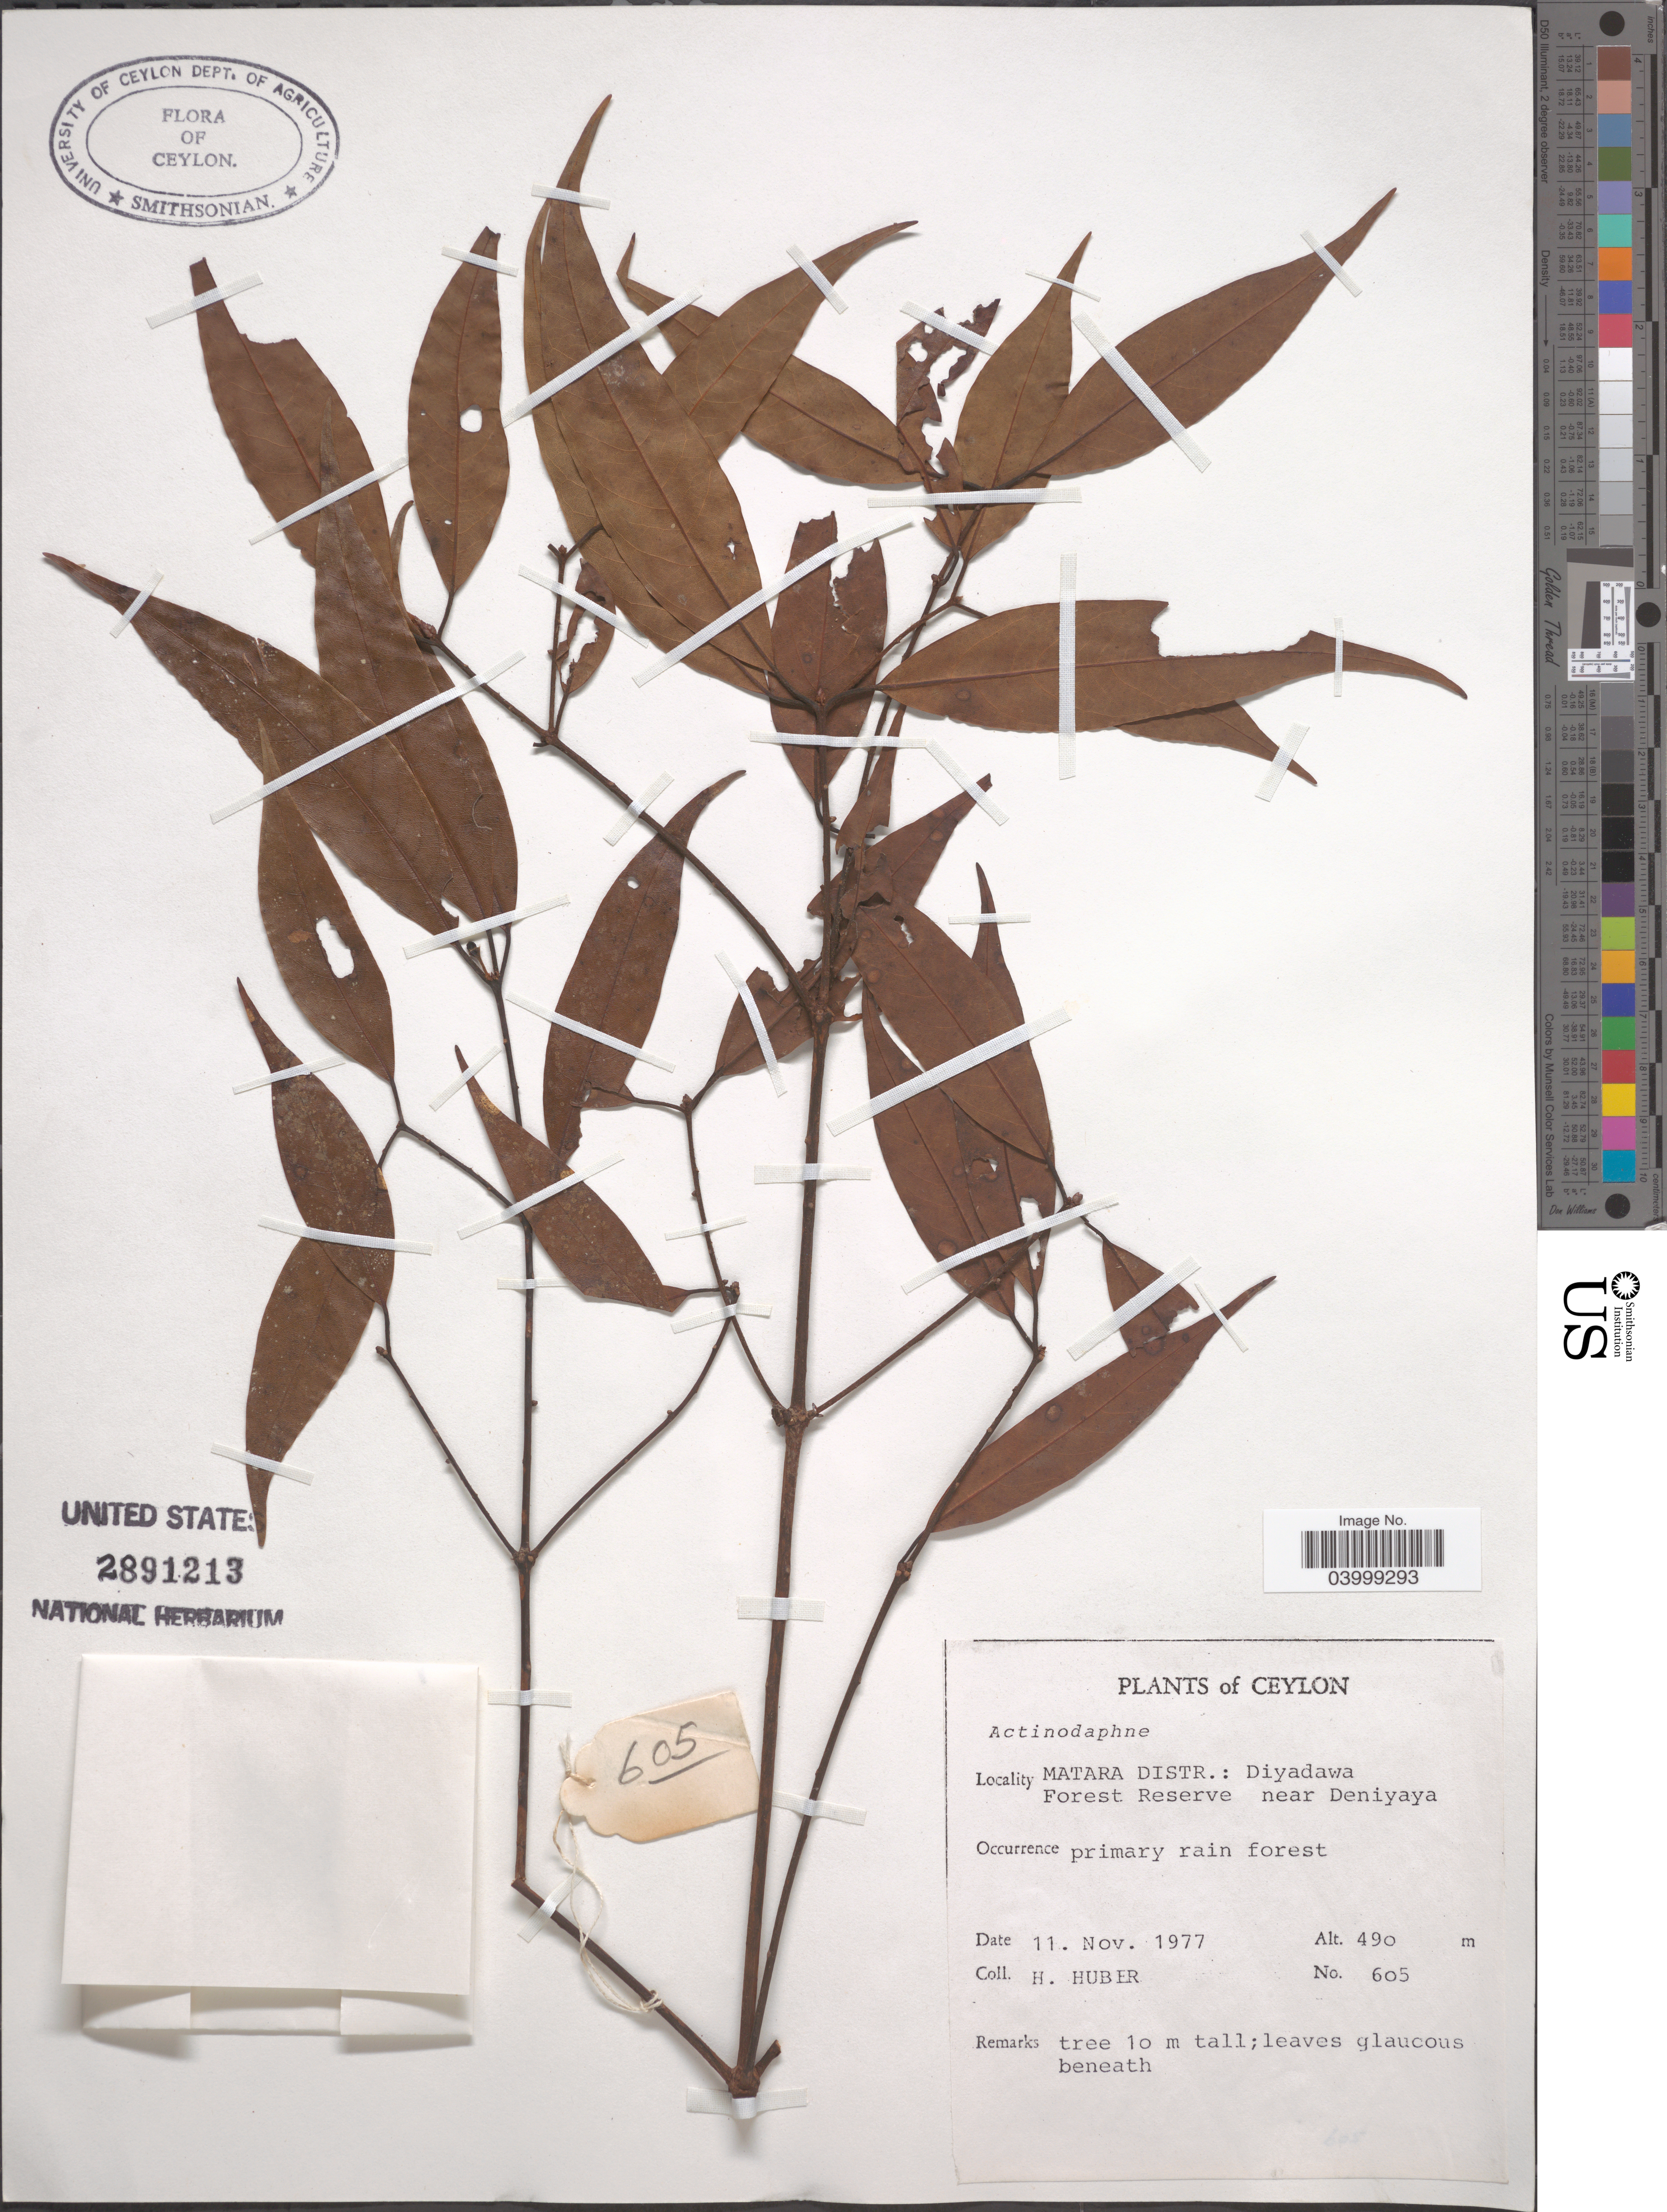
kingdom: Plantae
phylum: Tracheophyta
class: Magnoliopsida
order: Laurales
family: Lauraceae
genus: Actinodaphne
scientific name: Actinodaphne sp.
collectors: H. Huber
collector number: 605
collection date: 1977-11-11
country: Sri Lanka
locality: Ceylon. Matara Distr.: Diyadawa Forest Reserve near Deniyaya.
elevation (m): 490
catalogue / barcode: US 2891213